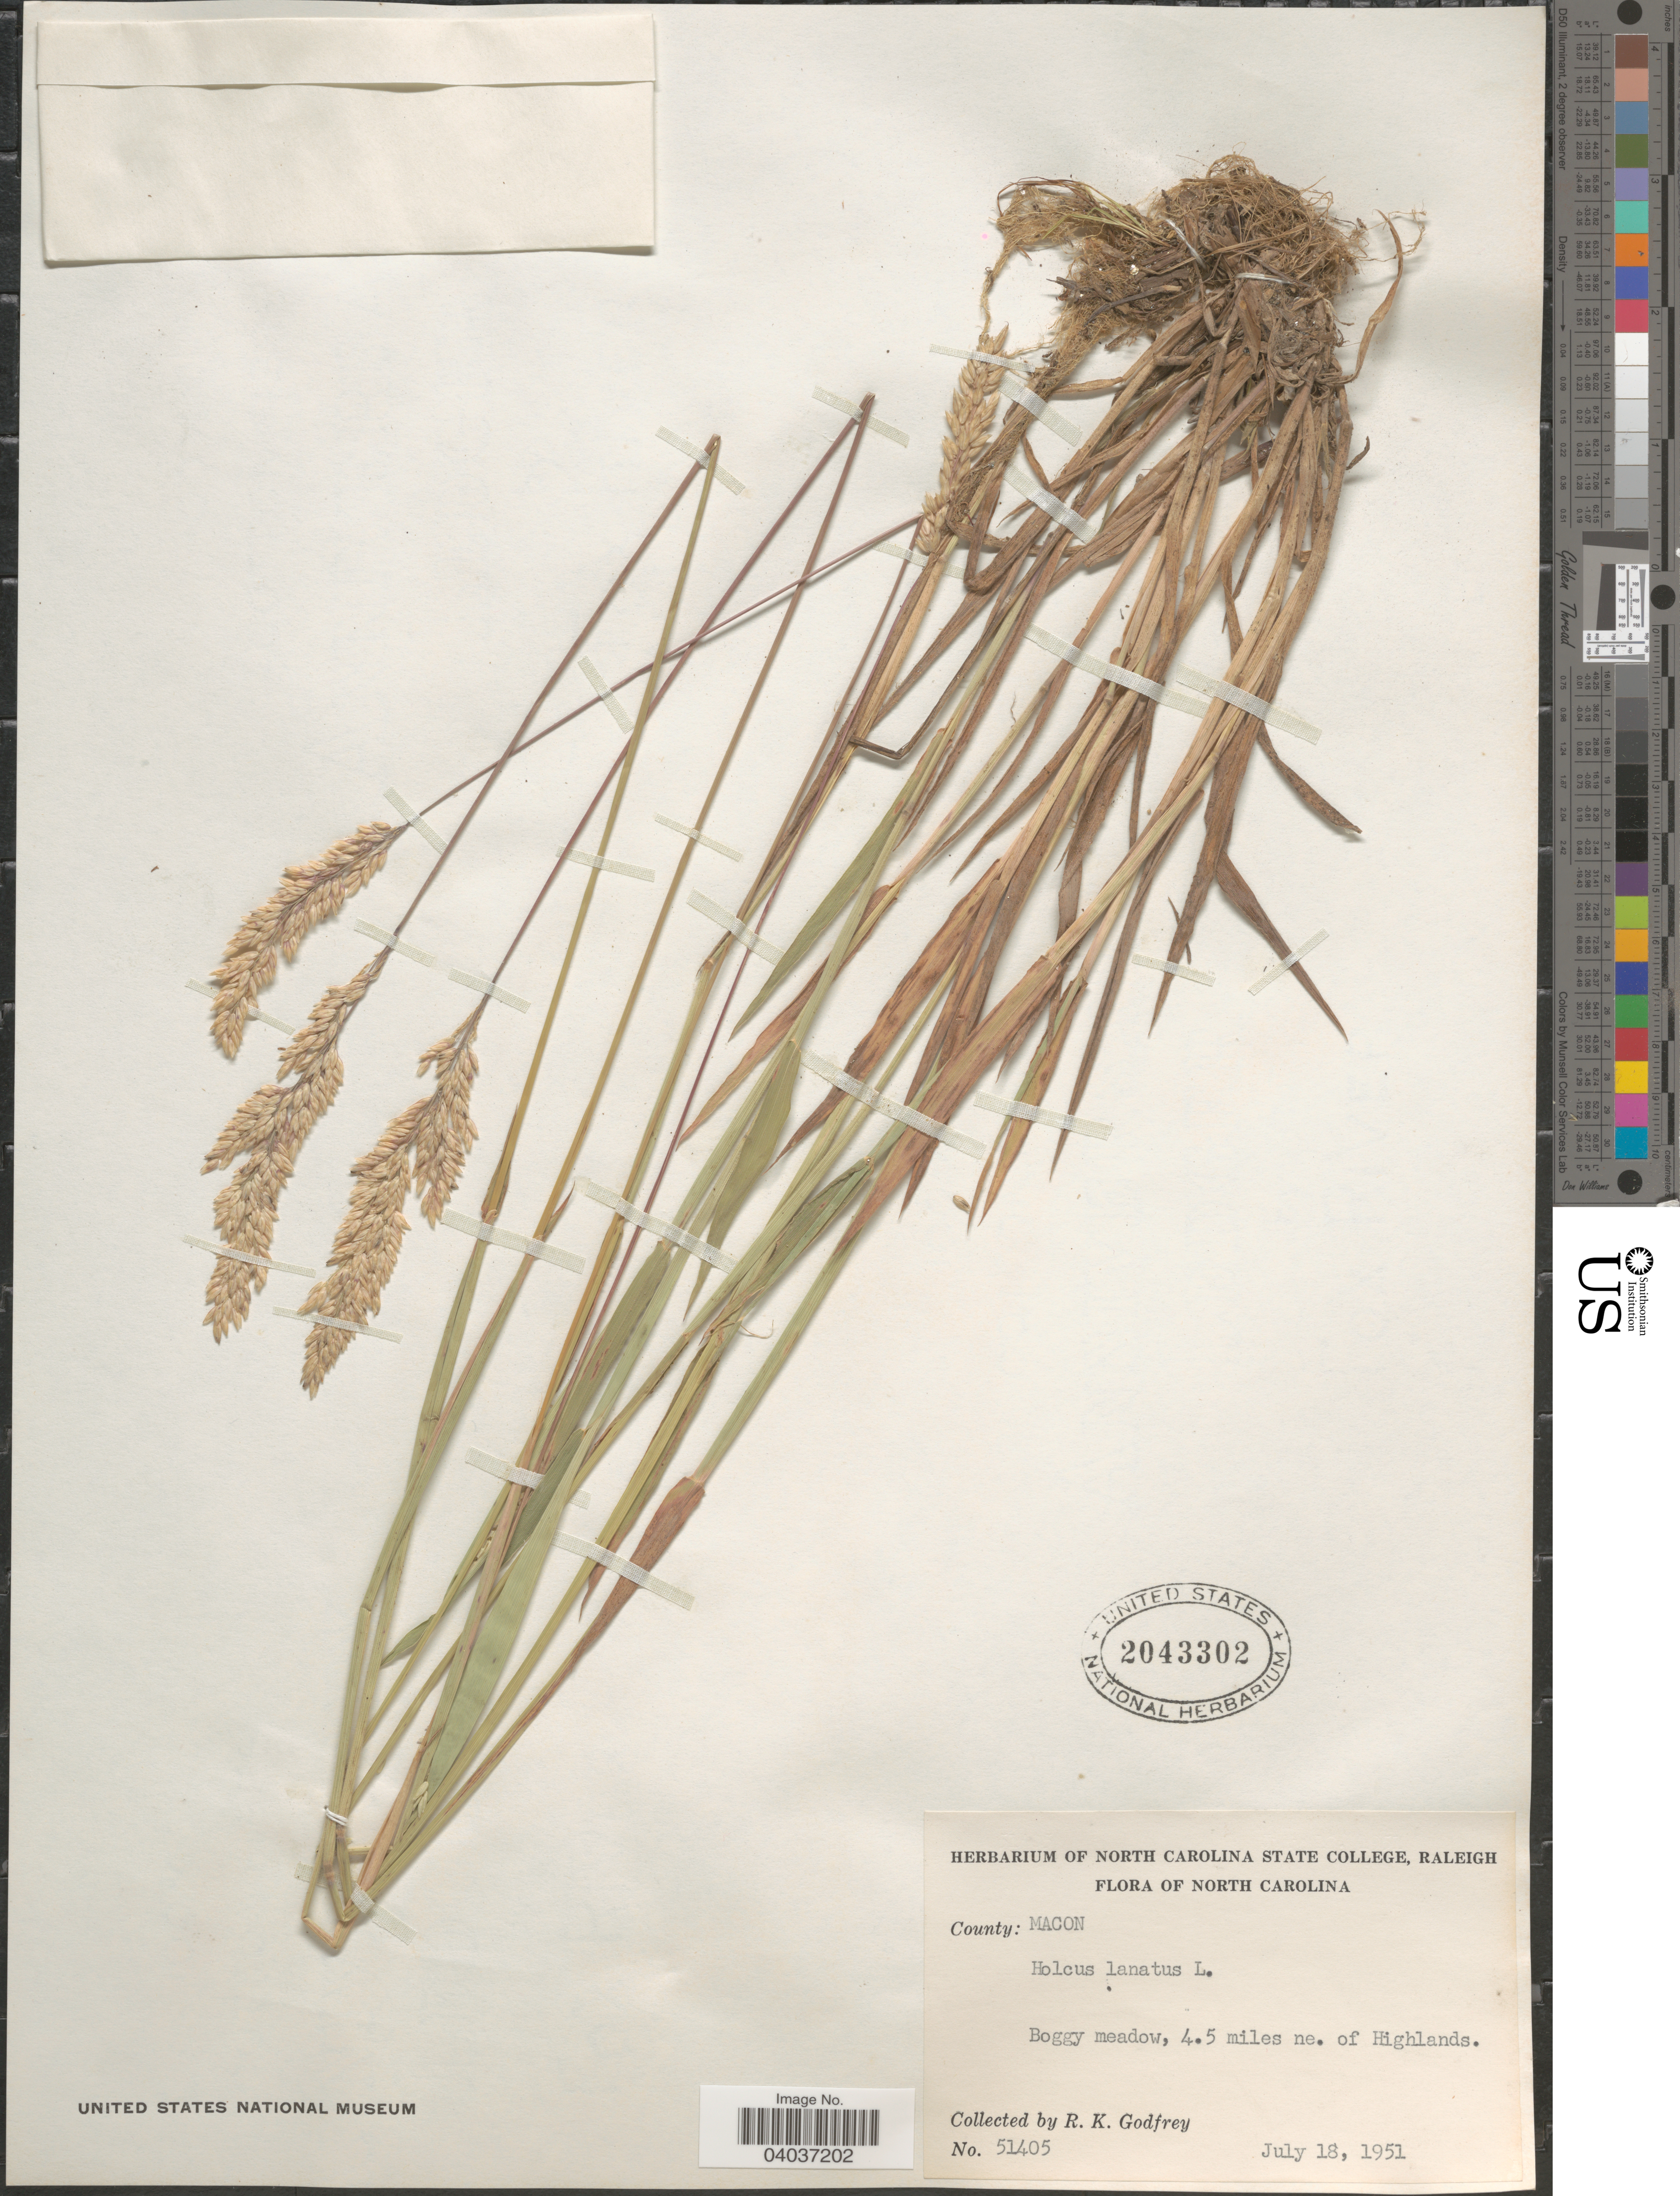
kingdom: Plantae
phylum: Tracheophyta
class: Liliopsida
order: Poales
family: Poaceae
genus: Holcus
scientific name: Holcus lanatus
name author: L.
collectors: R. K. Godfrey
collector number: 51405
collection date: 1951-07-18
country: United States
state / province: North Carolina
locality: County: Macon. 4.5 miles ne. of Highlands.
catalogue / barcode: US 2043302